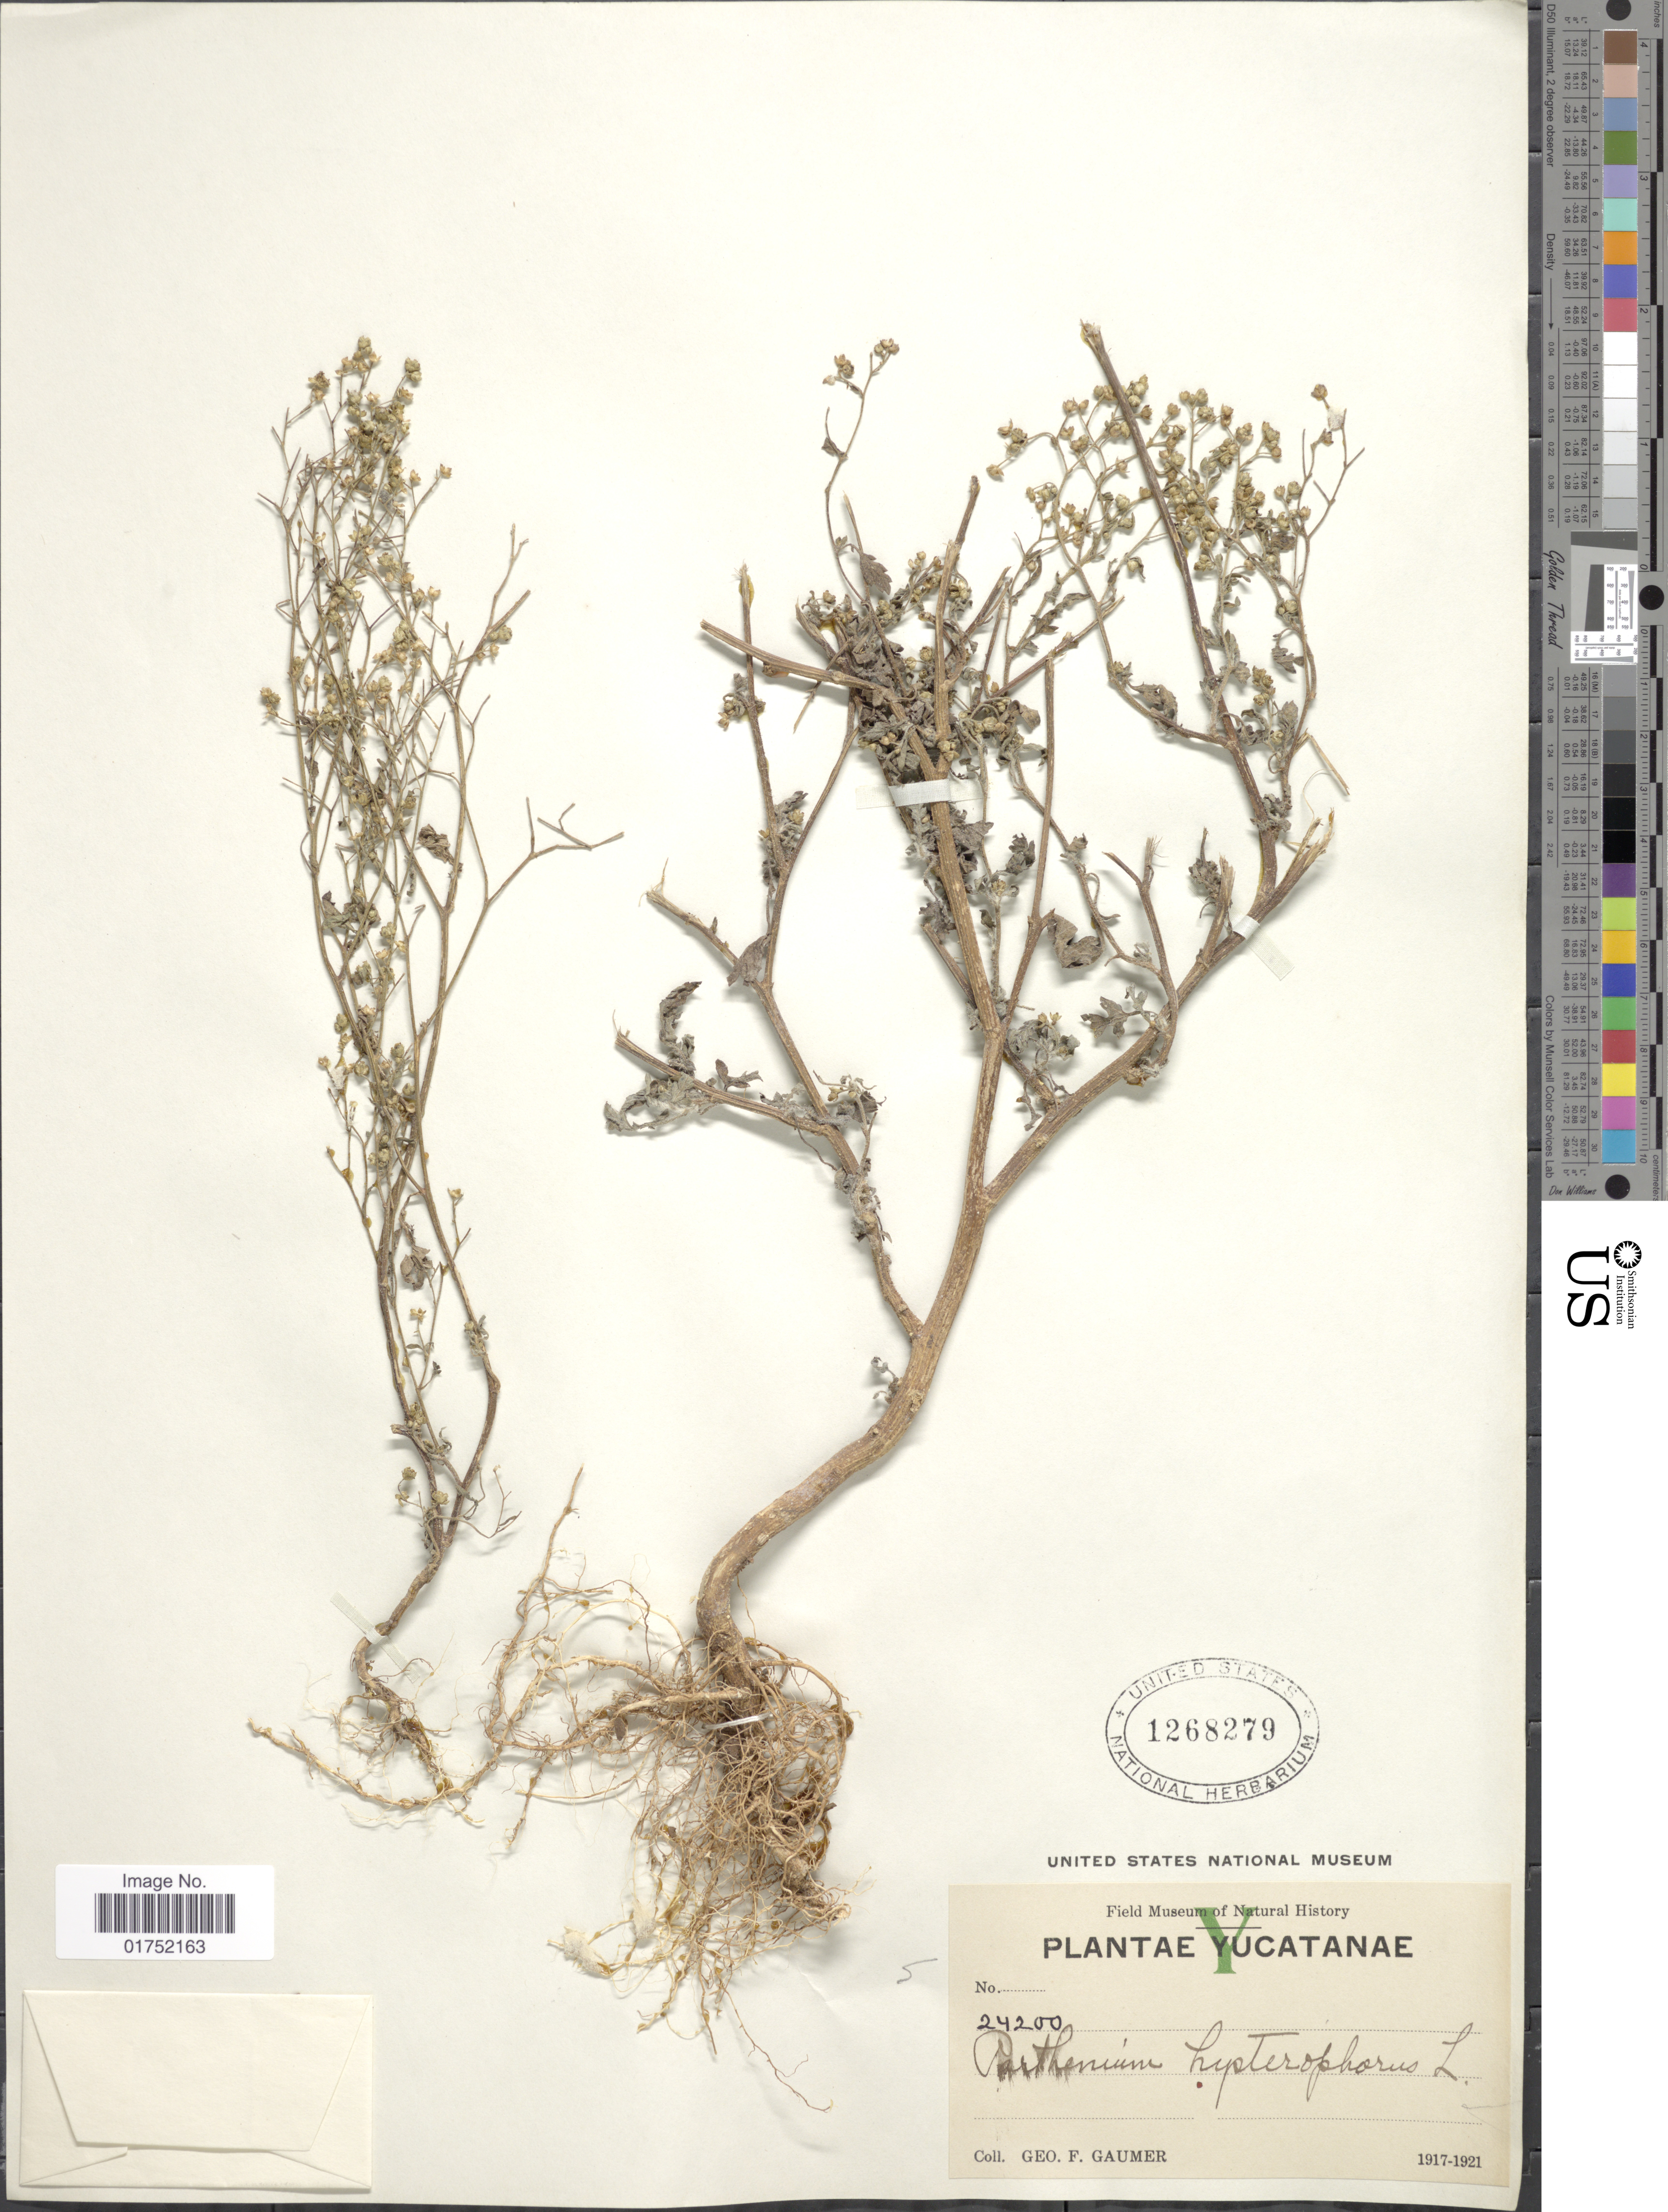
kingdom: Plantae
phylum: Tracheophyta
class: Magnoliopsida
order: Asterales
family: Asteraceae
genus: Parthenium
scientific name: Parthenium hysterophorus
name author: L.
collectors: G. F. Gaumer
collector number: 24200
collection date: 1917/1921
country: Mexico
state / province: Yucatán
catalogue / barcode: US 1268279